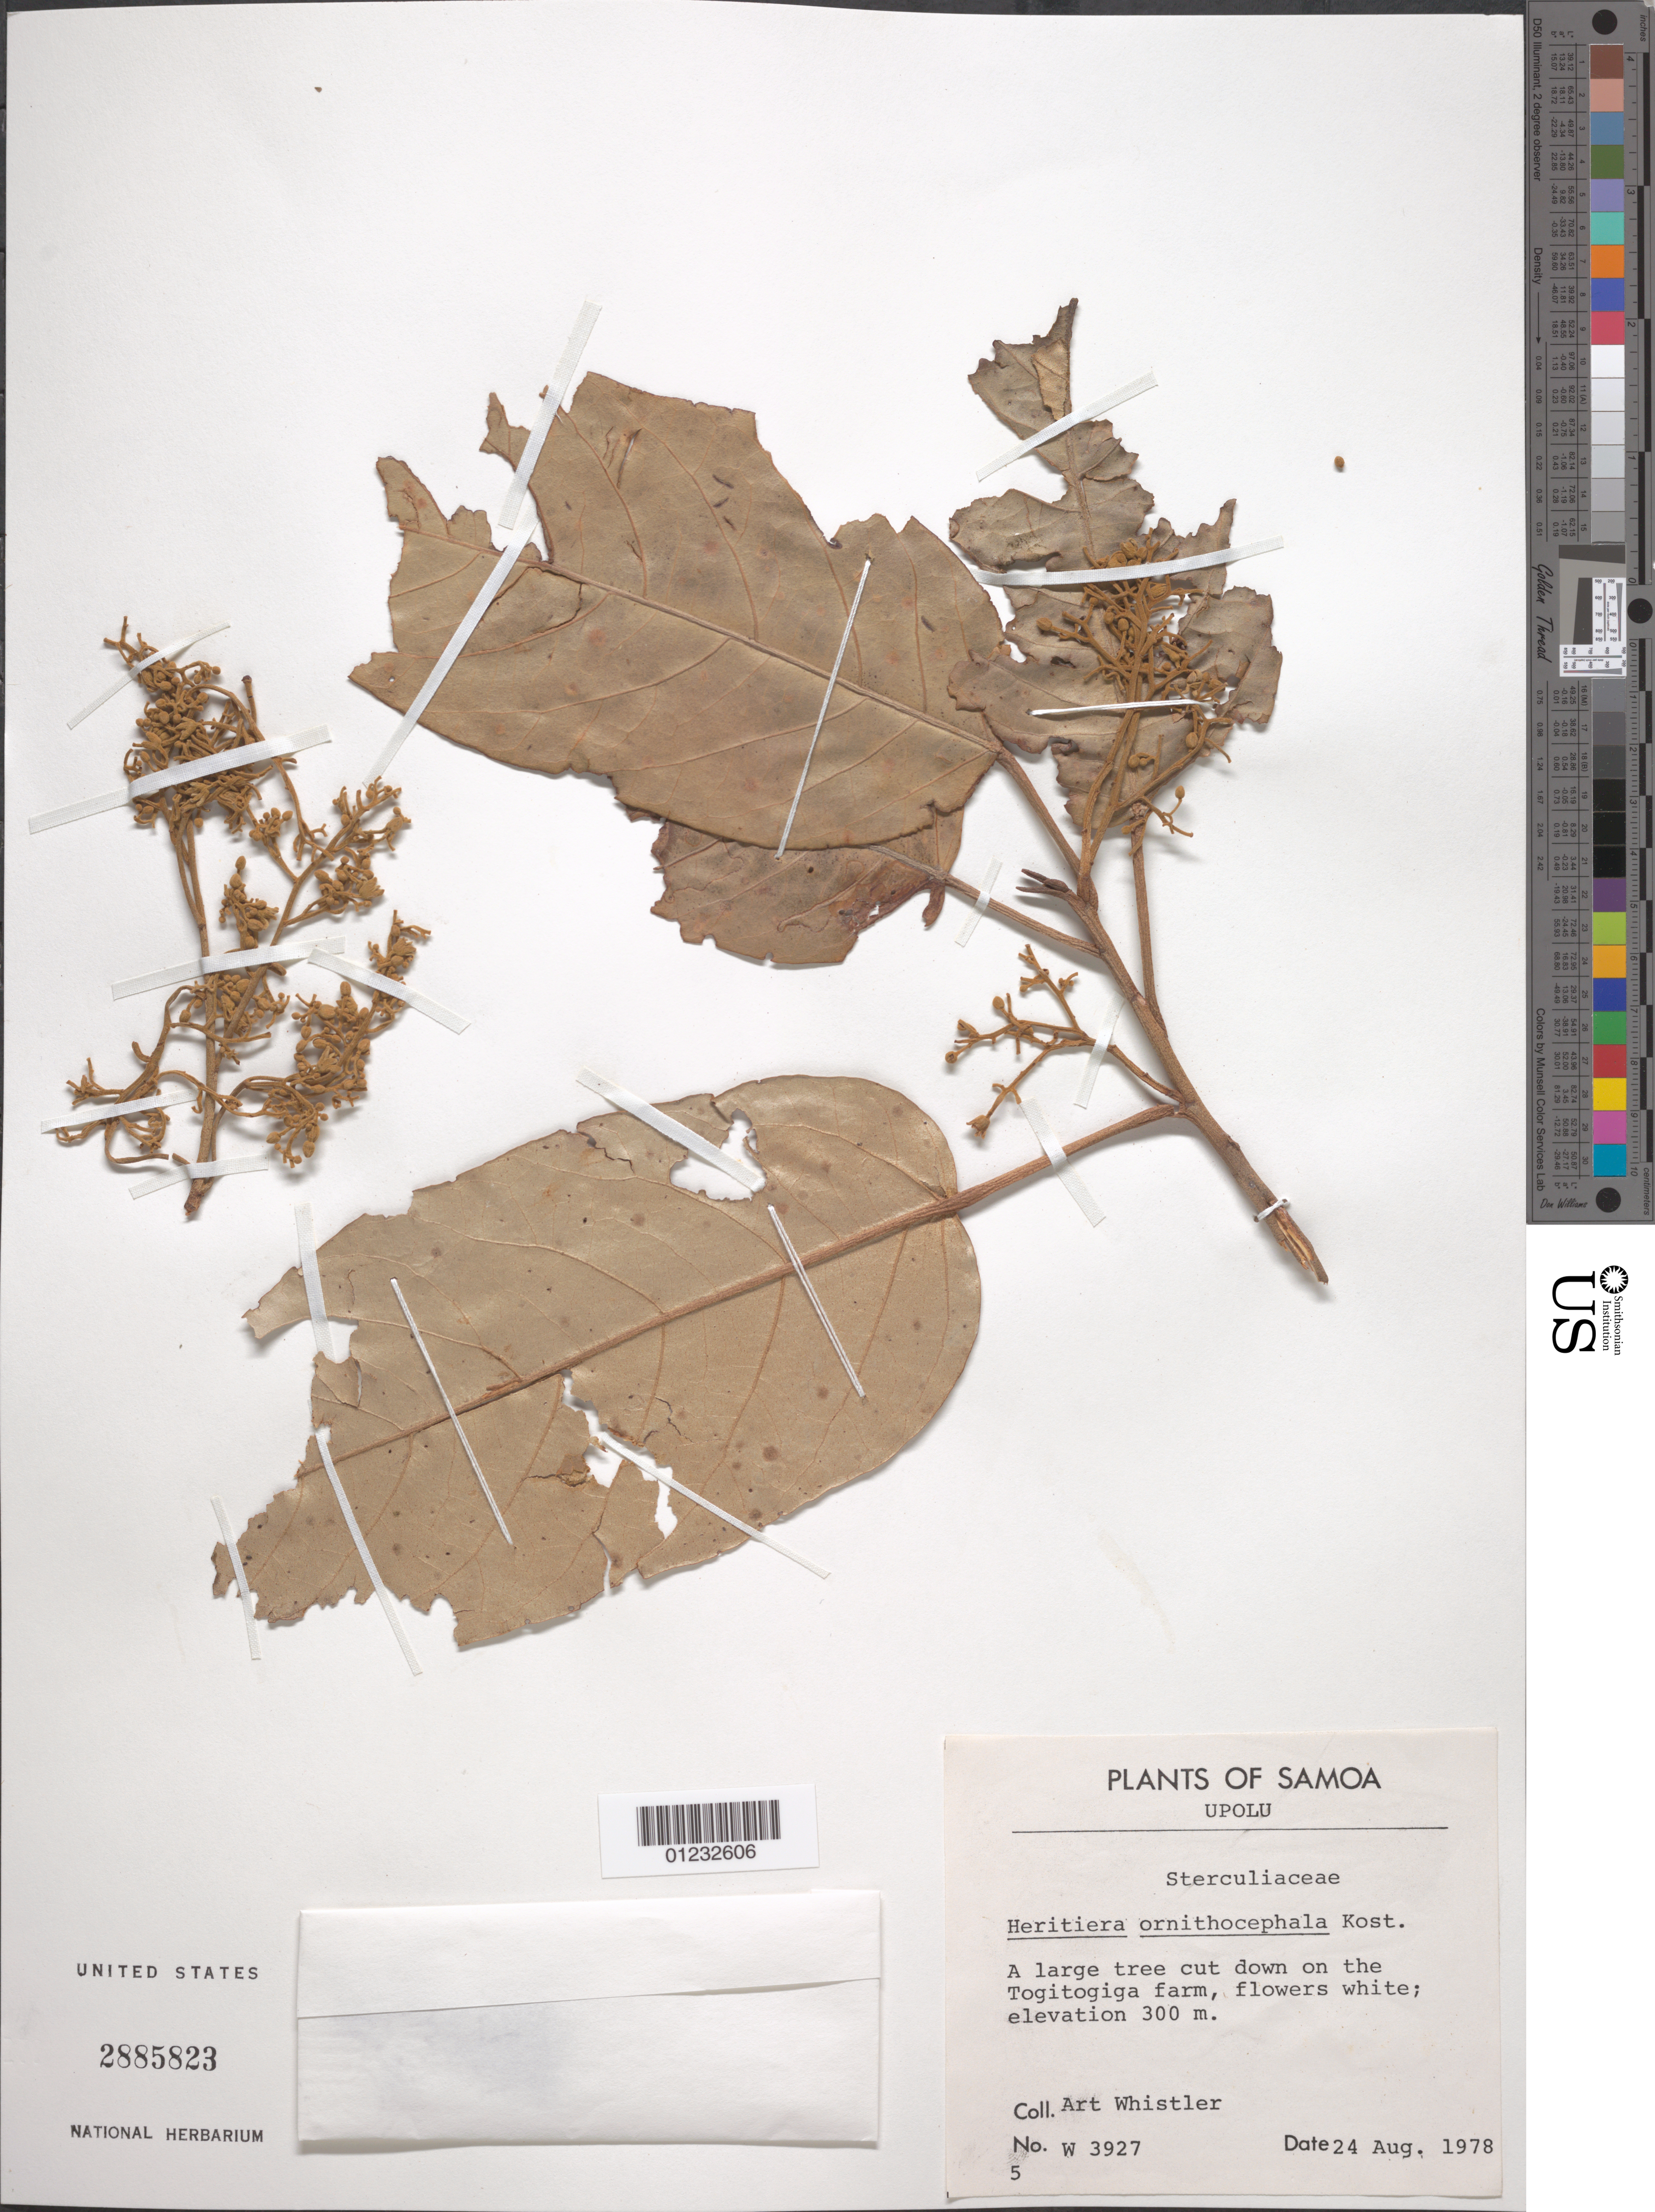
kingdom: Plantae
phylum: Tracheophyta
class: Magnoliopsida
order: Malvales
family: Malvaceae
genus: Heritiera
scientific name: Heritiera ornithocephala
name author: Kosterm.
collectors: A. Whistler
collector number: W 3927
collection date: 1978-08-24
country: Samoa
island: Upolu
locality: Togitogiga Farm.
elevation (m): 300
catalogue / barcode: US 2885823